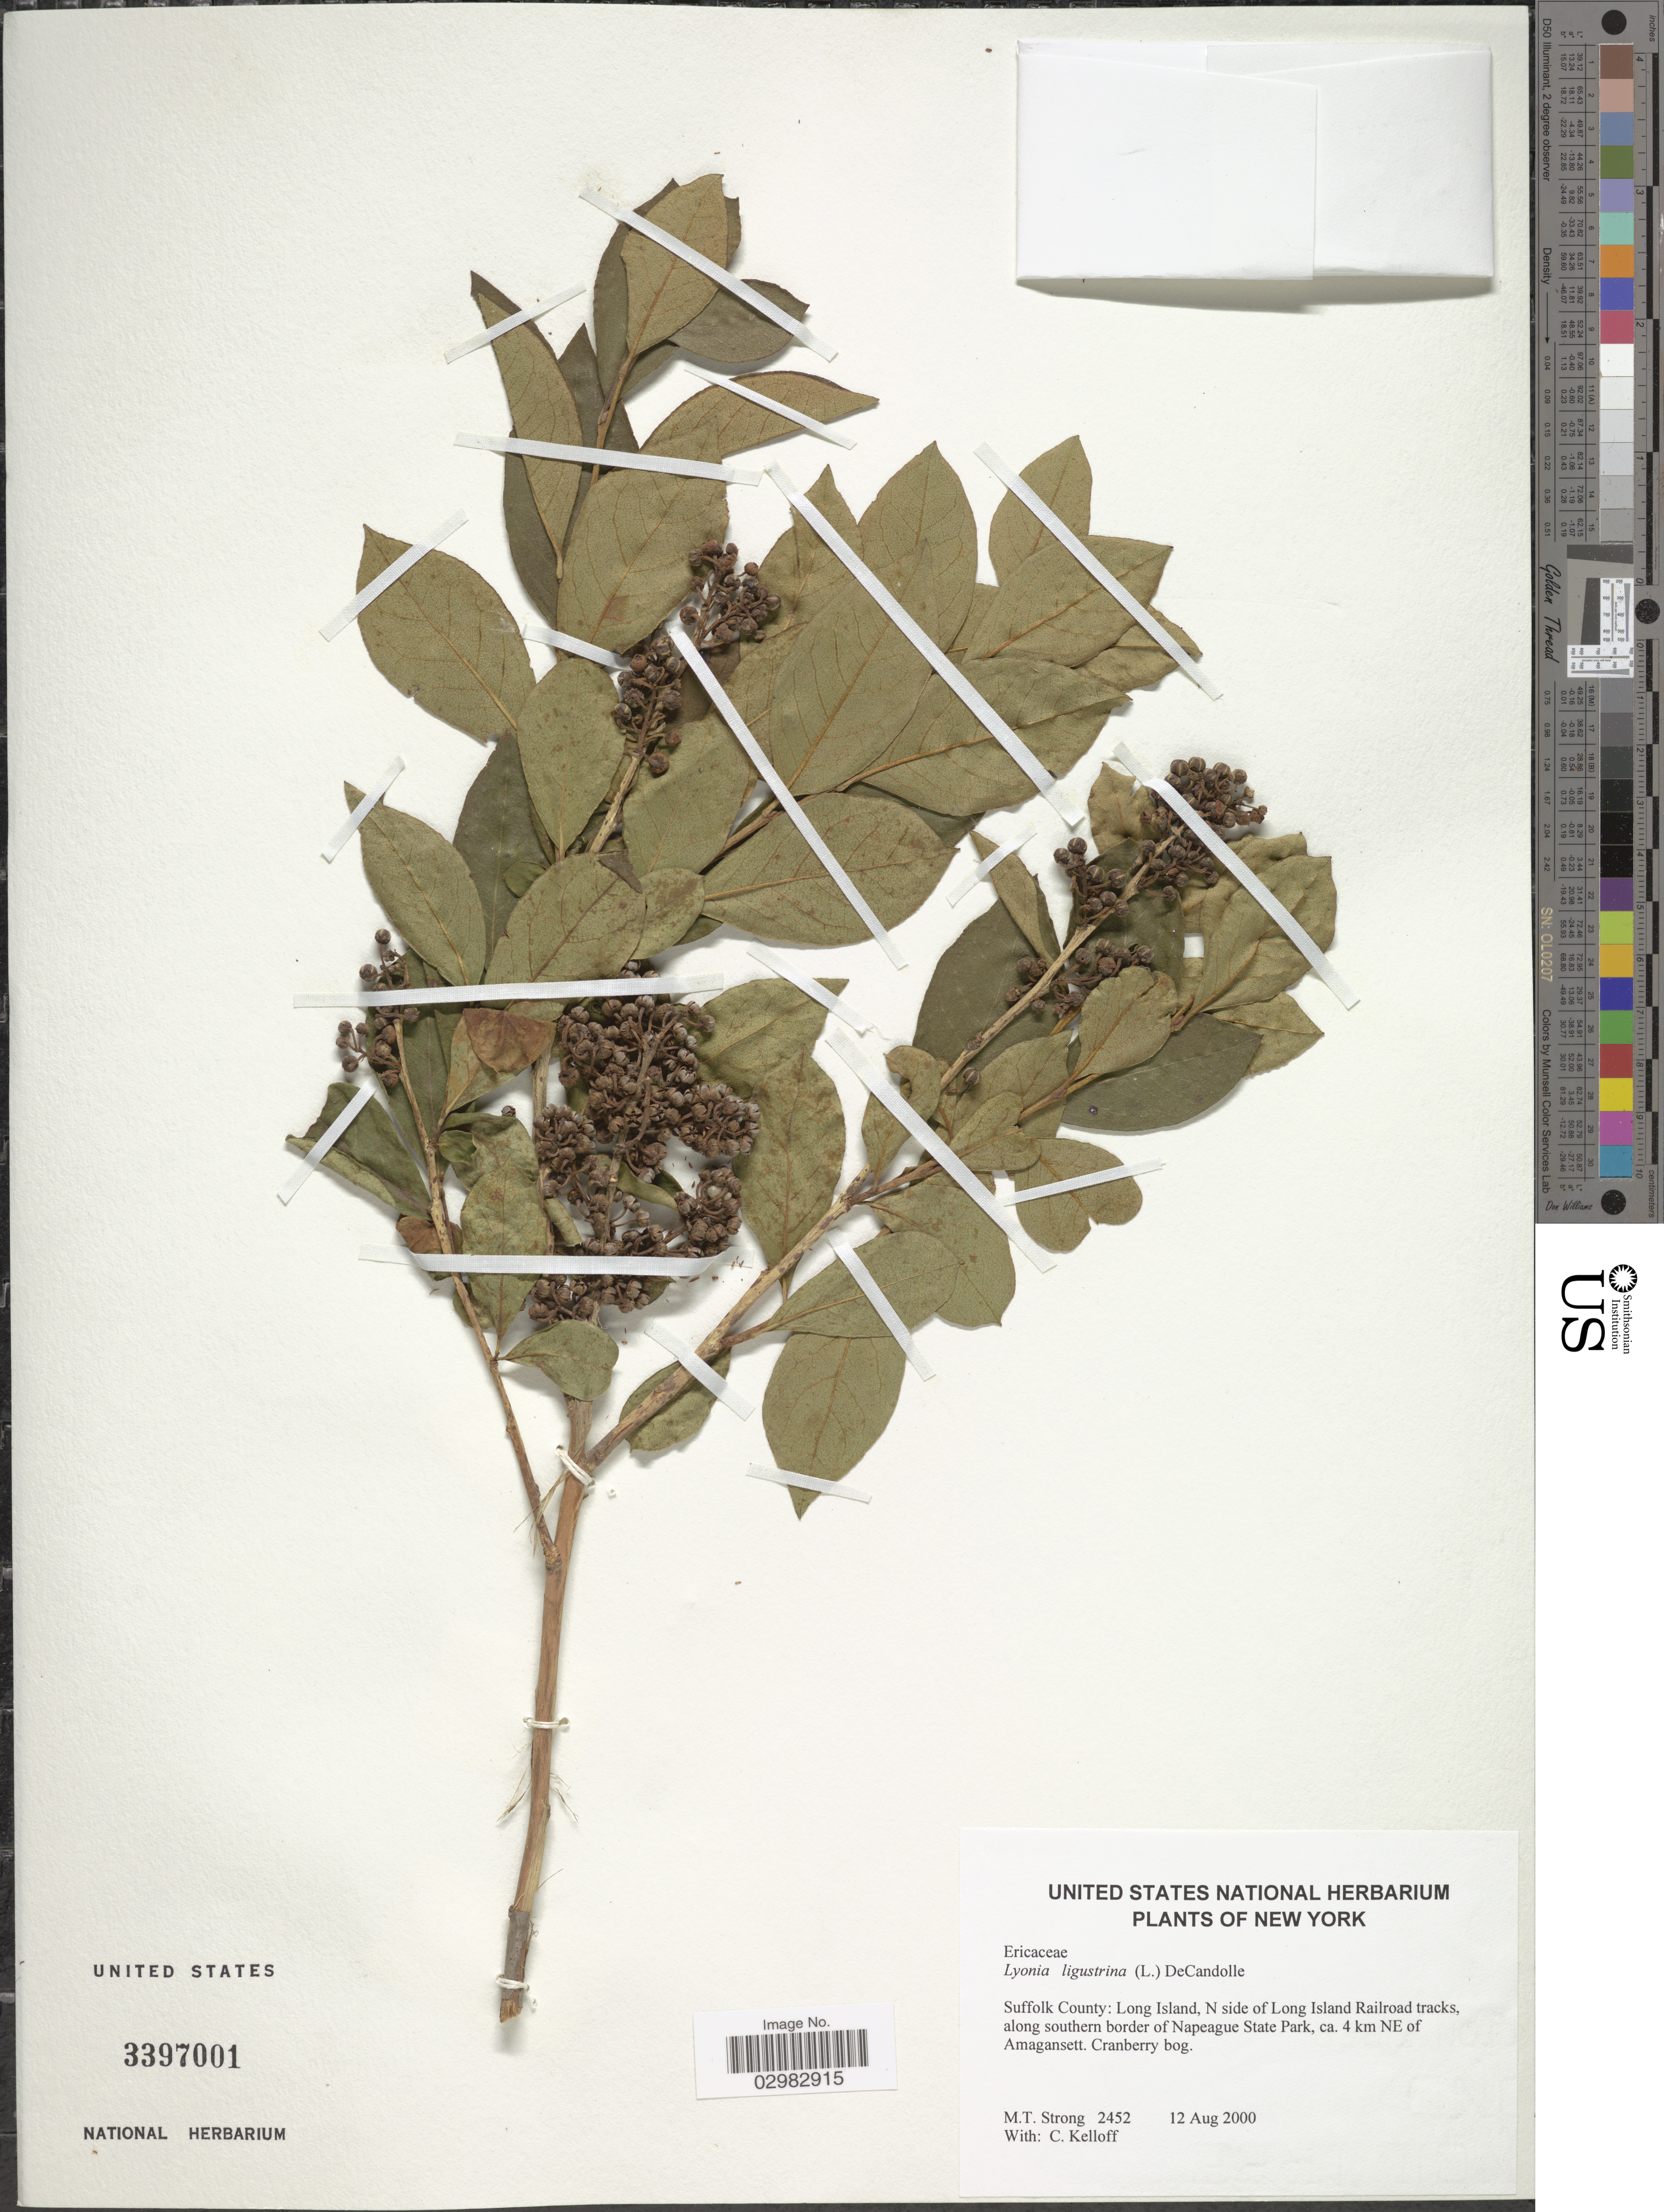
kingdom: Plantae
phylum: Tracheophyta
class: Magnoliopsida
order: Ericales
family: Ericaceae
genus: Lyonia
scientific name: Lyonia ligustrina var. ligustrina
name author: (L.) DC.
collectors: M. T. Strong & C. L. Kelloff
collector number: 2452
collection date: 2000-08-12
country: United States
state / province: New York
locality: Suffolk County: Long Island, N side of Long Island Railroad tracks, along southern border of Napeague State Park, ca. 4 km NE of Amagansett.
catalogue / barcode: US 3397001